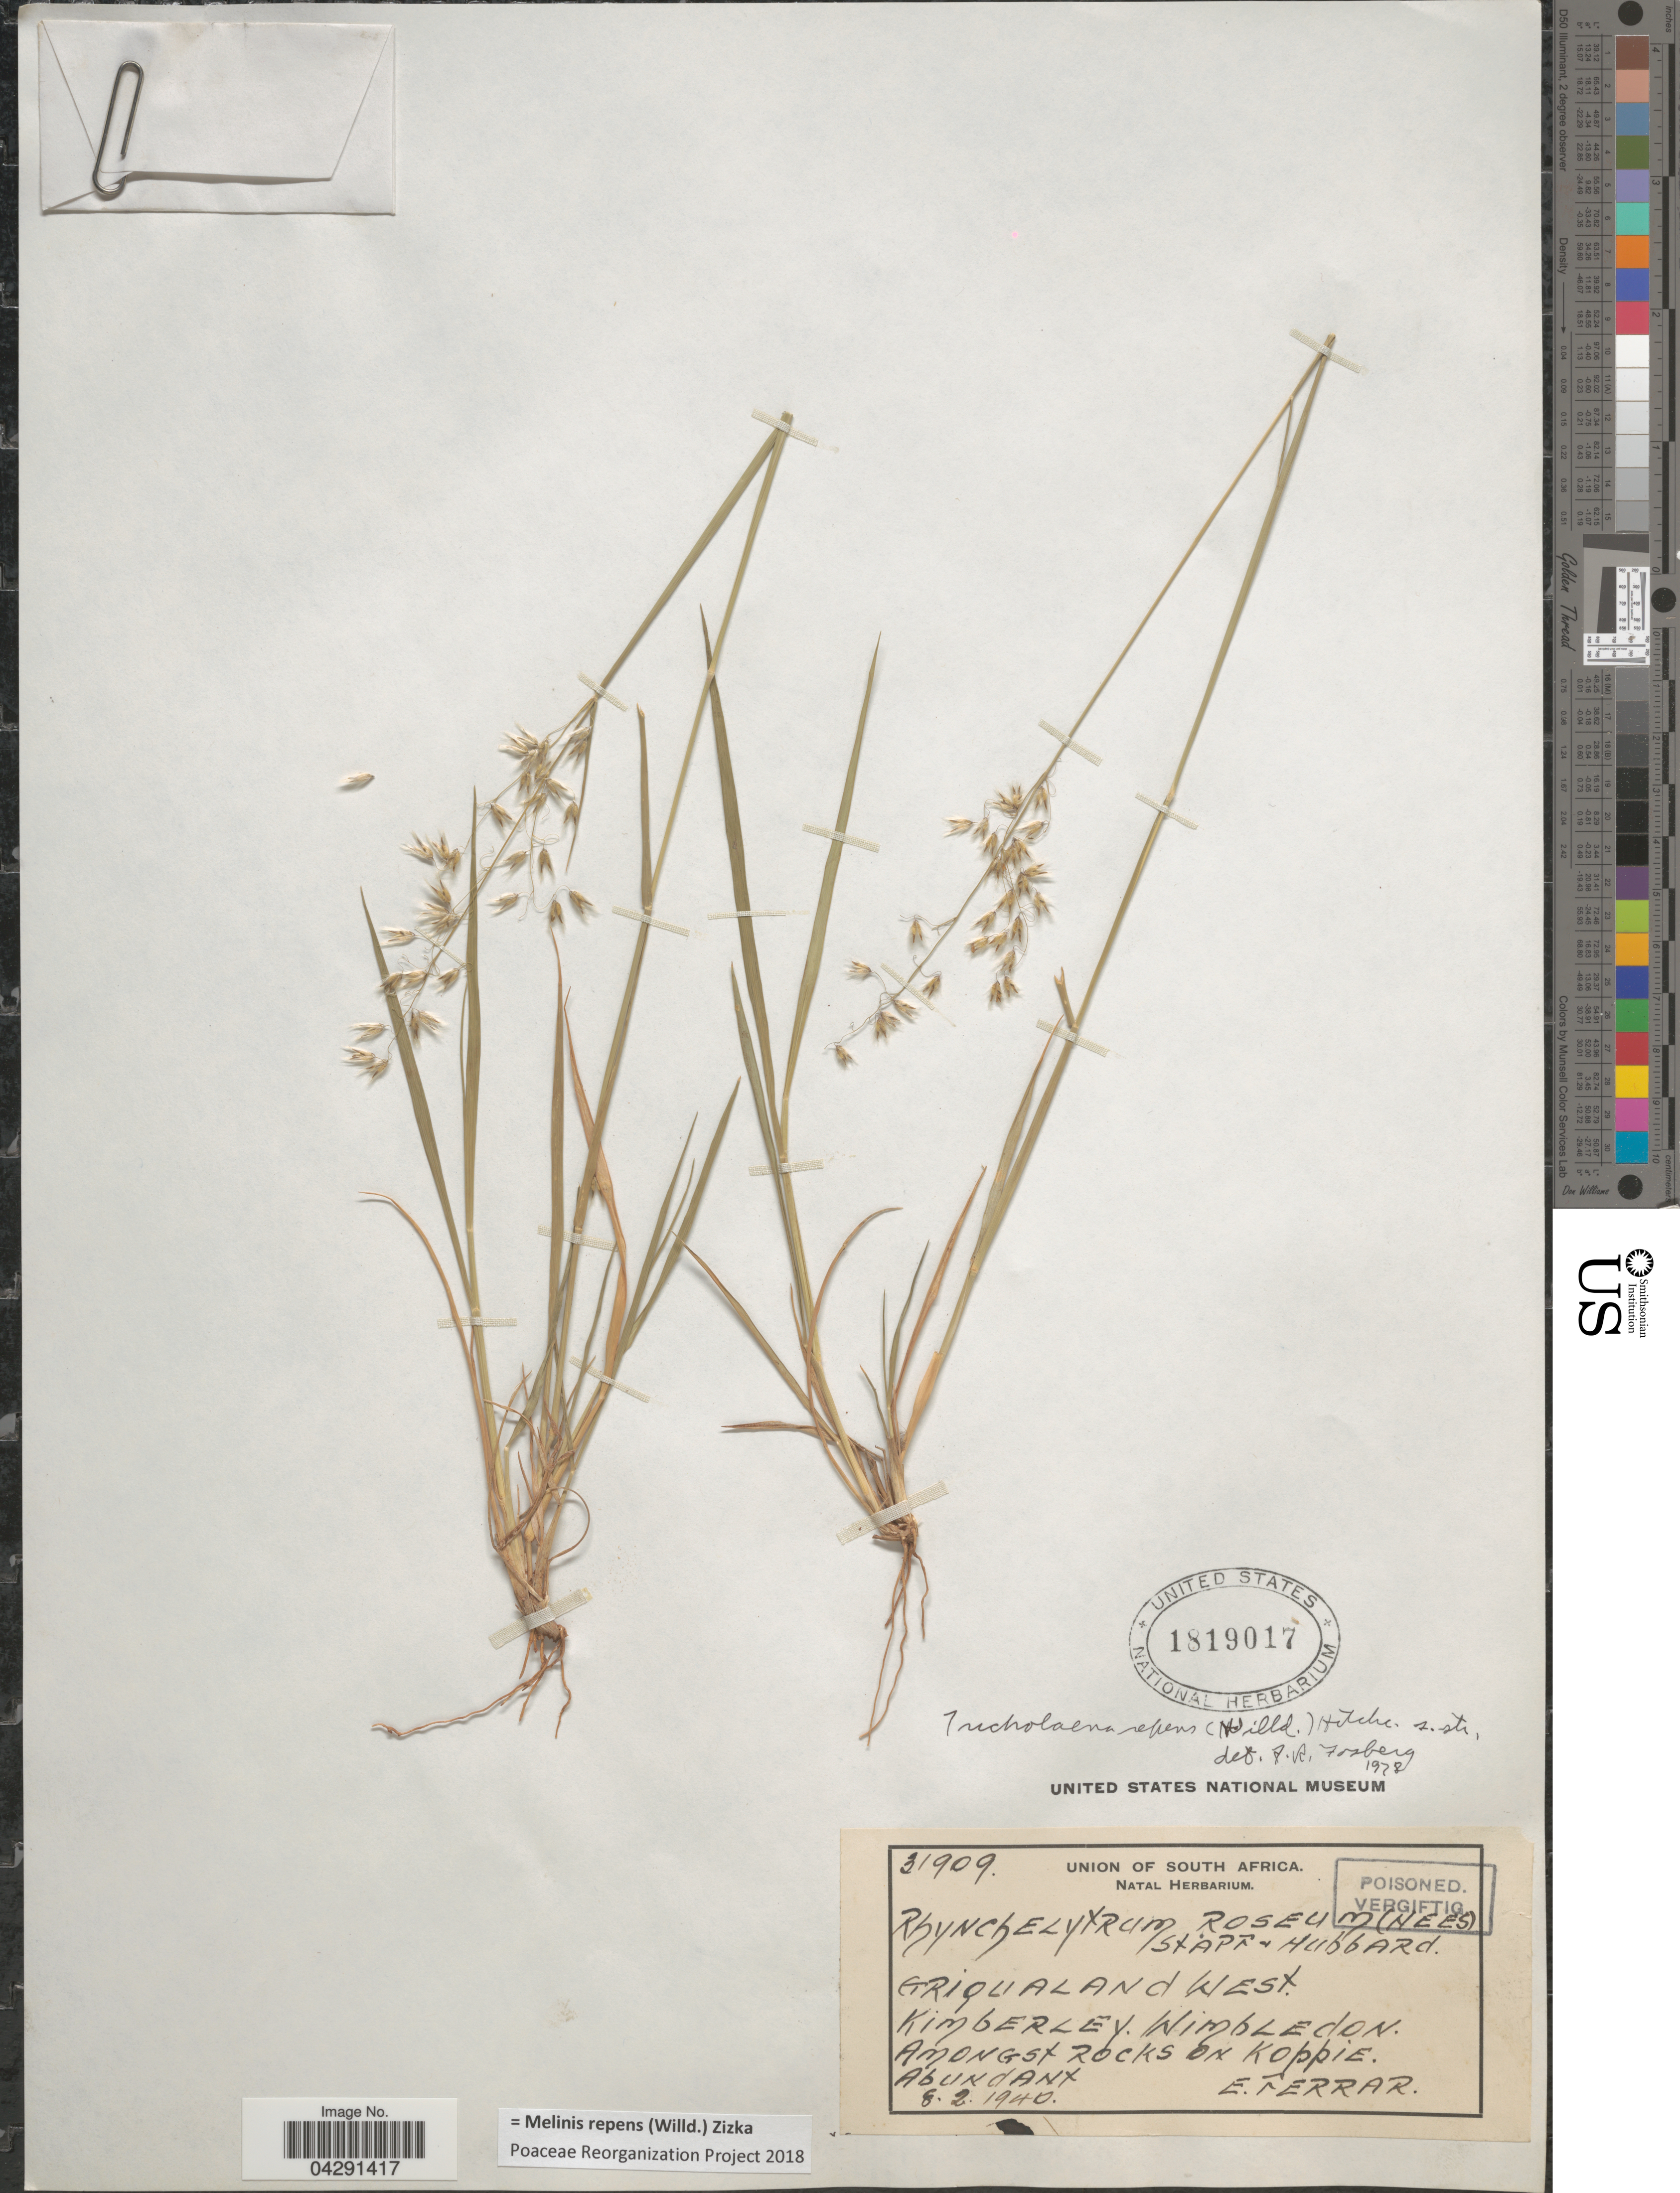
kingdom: Plantae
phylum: Tracheophyta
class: Liliopsida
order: Poales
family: Poaceae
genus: Melinis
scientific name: Melinis repens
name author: (Willd.) Zizka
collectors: E. Ferrar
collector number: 31909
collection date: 1940-02-08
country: South Africa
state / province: KwaZulu-Natal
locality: Union of South Africa. Griqualand West. Kimberley. Wimbledon. Amongst rocks on Koppie. Abundant.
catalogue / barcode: US 1819017